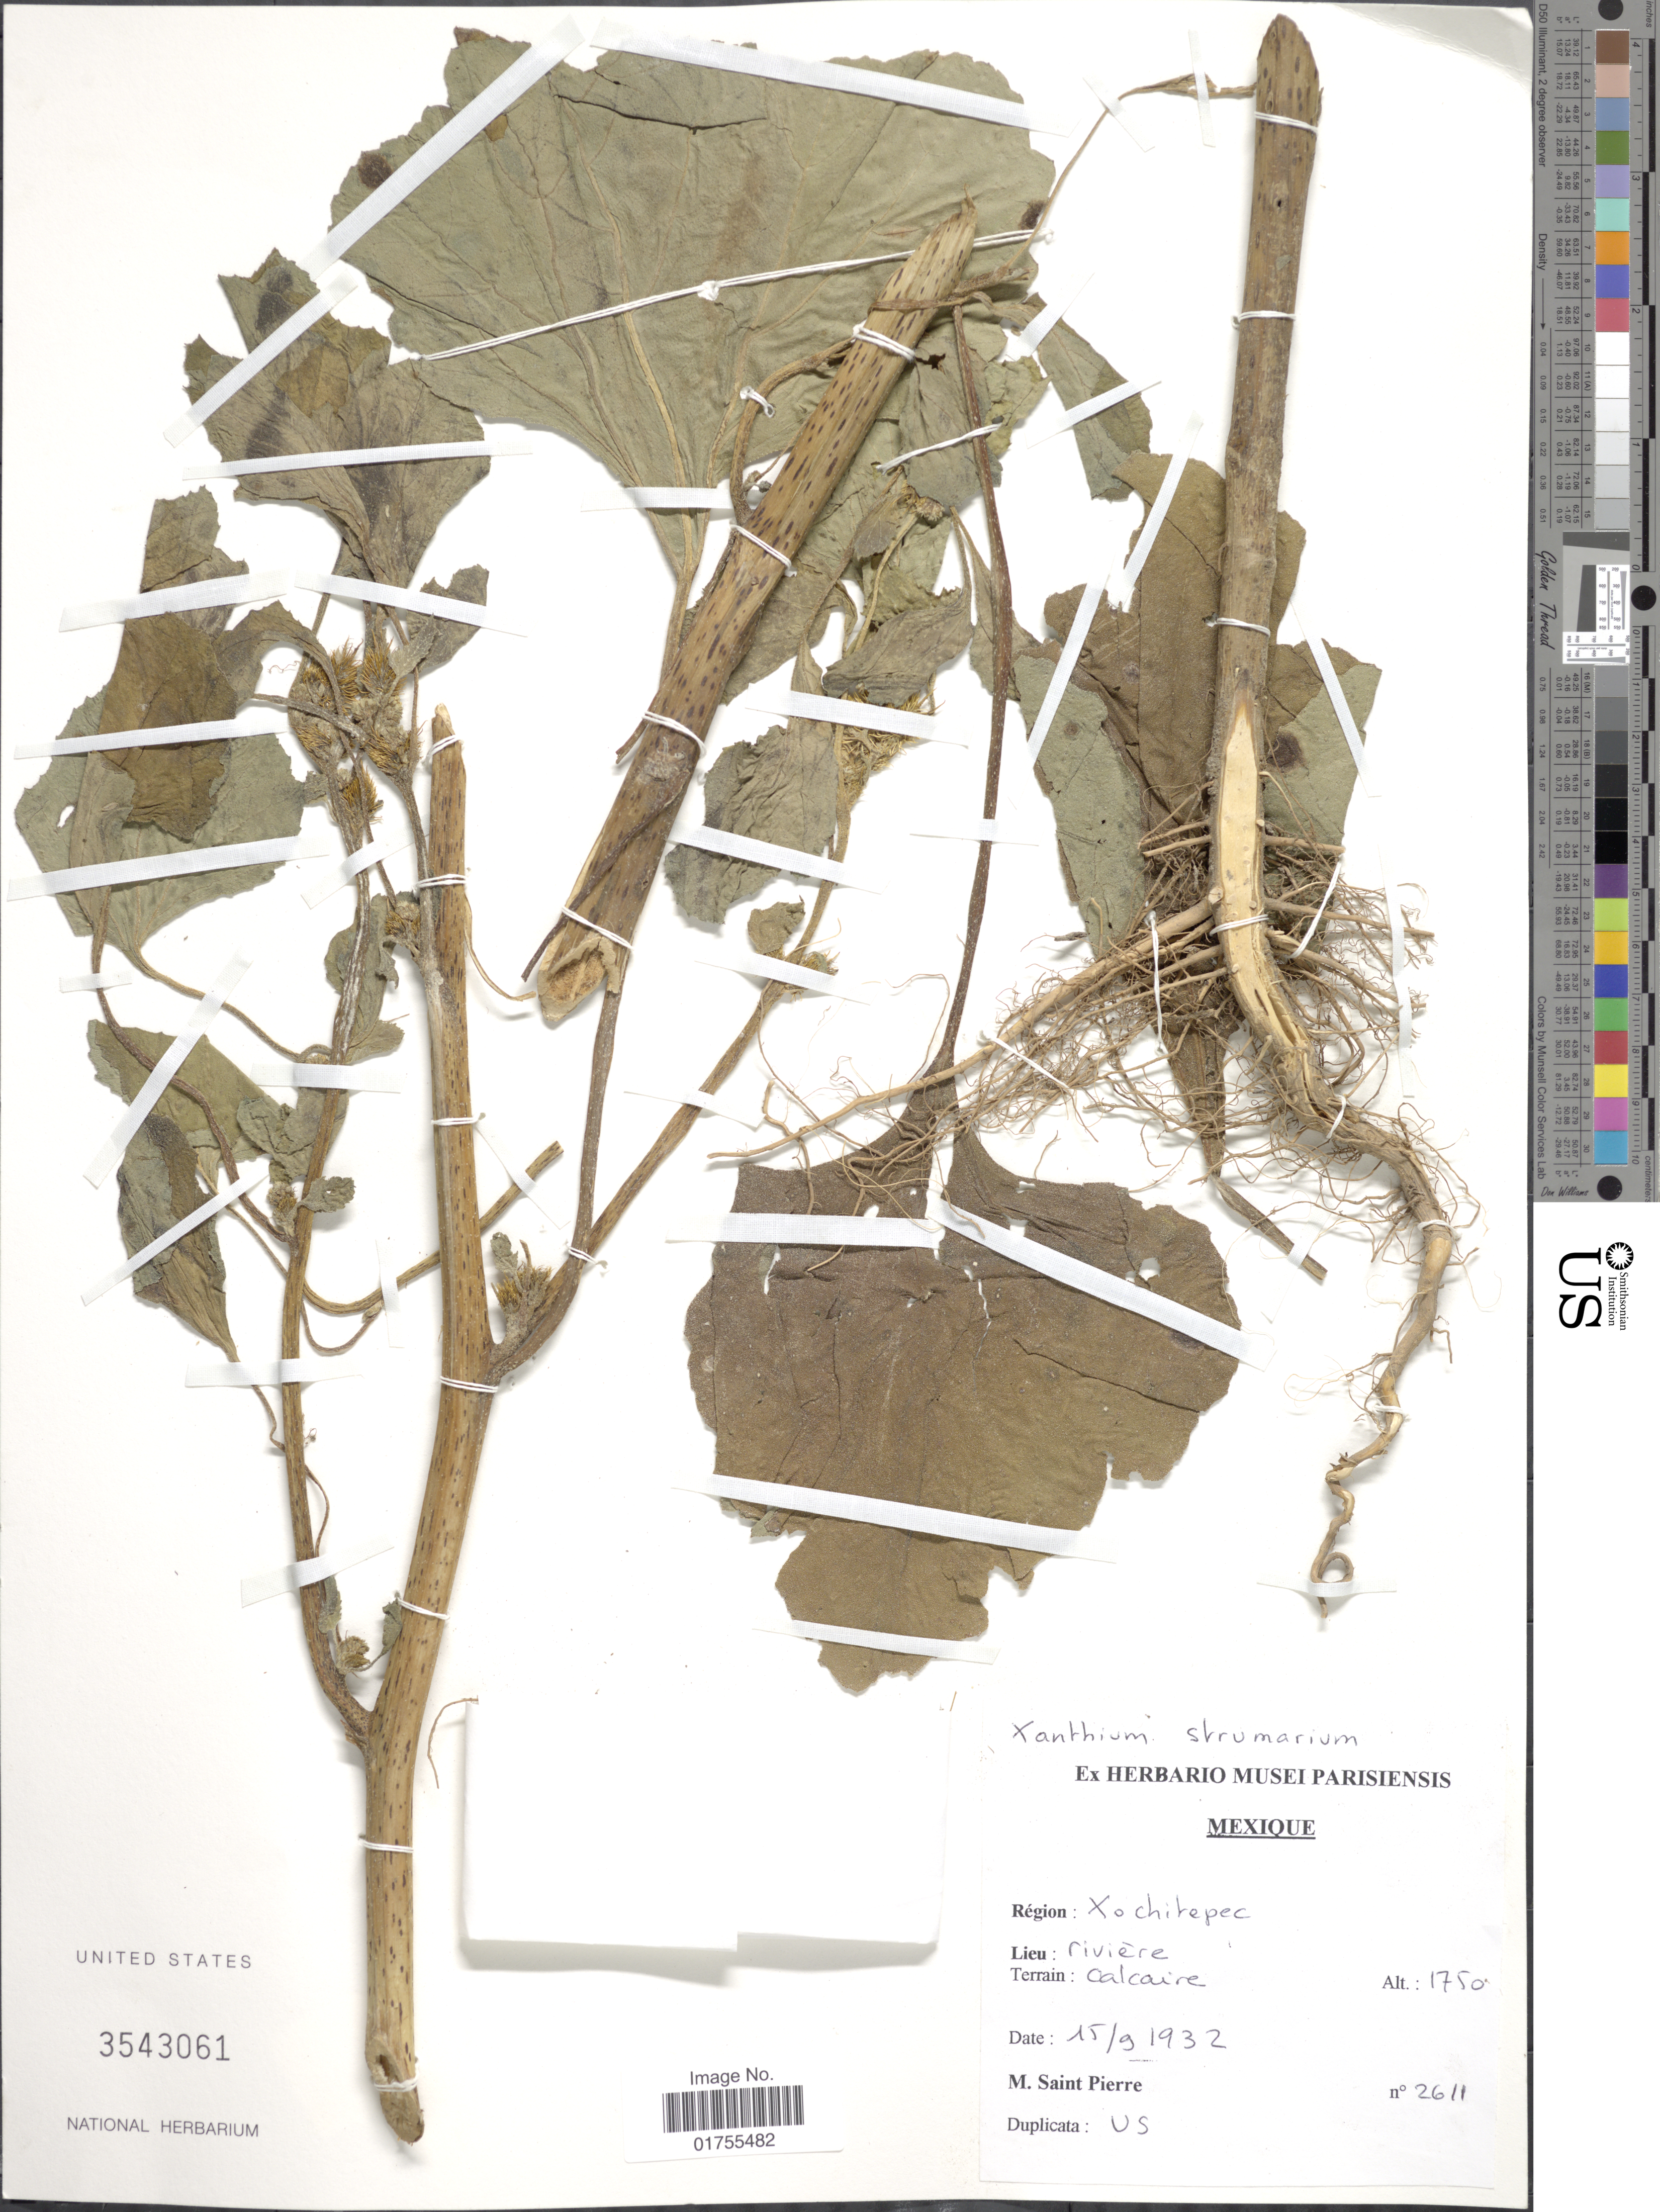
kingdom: Plantae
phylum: Tracheophyta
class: Magnoliopsida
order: Asterales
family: Asteraceae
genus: Xanthium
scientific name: Xanthium strumarium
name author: L.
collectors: M. Saint-Pierre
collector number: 2611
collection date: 1932-09-15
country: Mexico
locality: Region: Xochitepec, riviere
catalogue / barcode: US 3543061